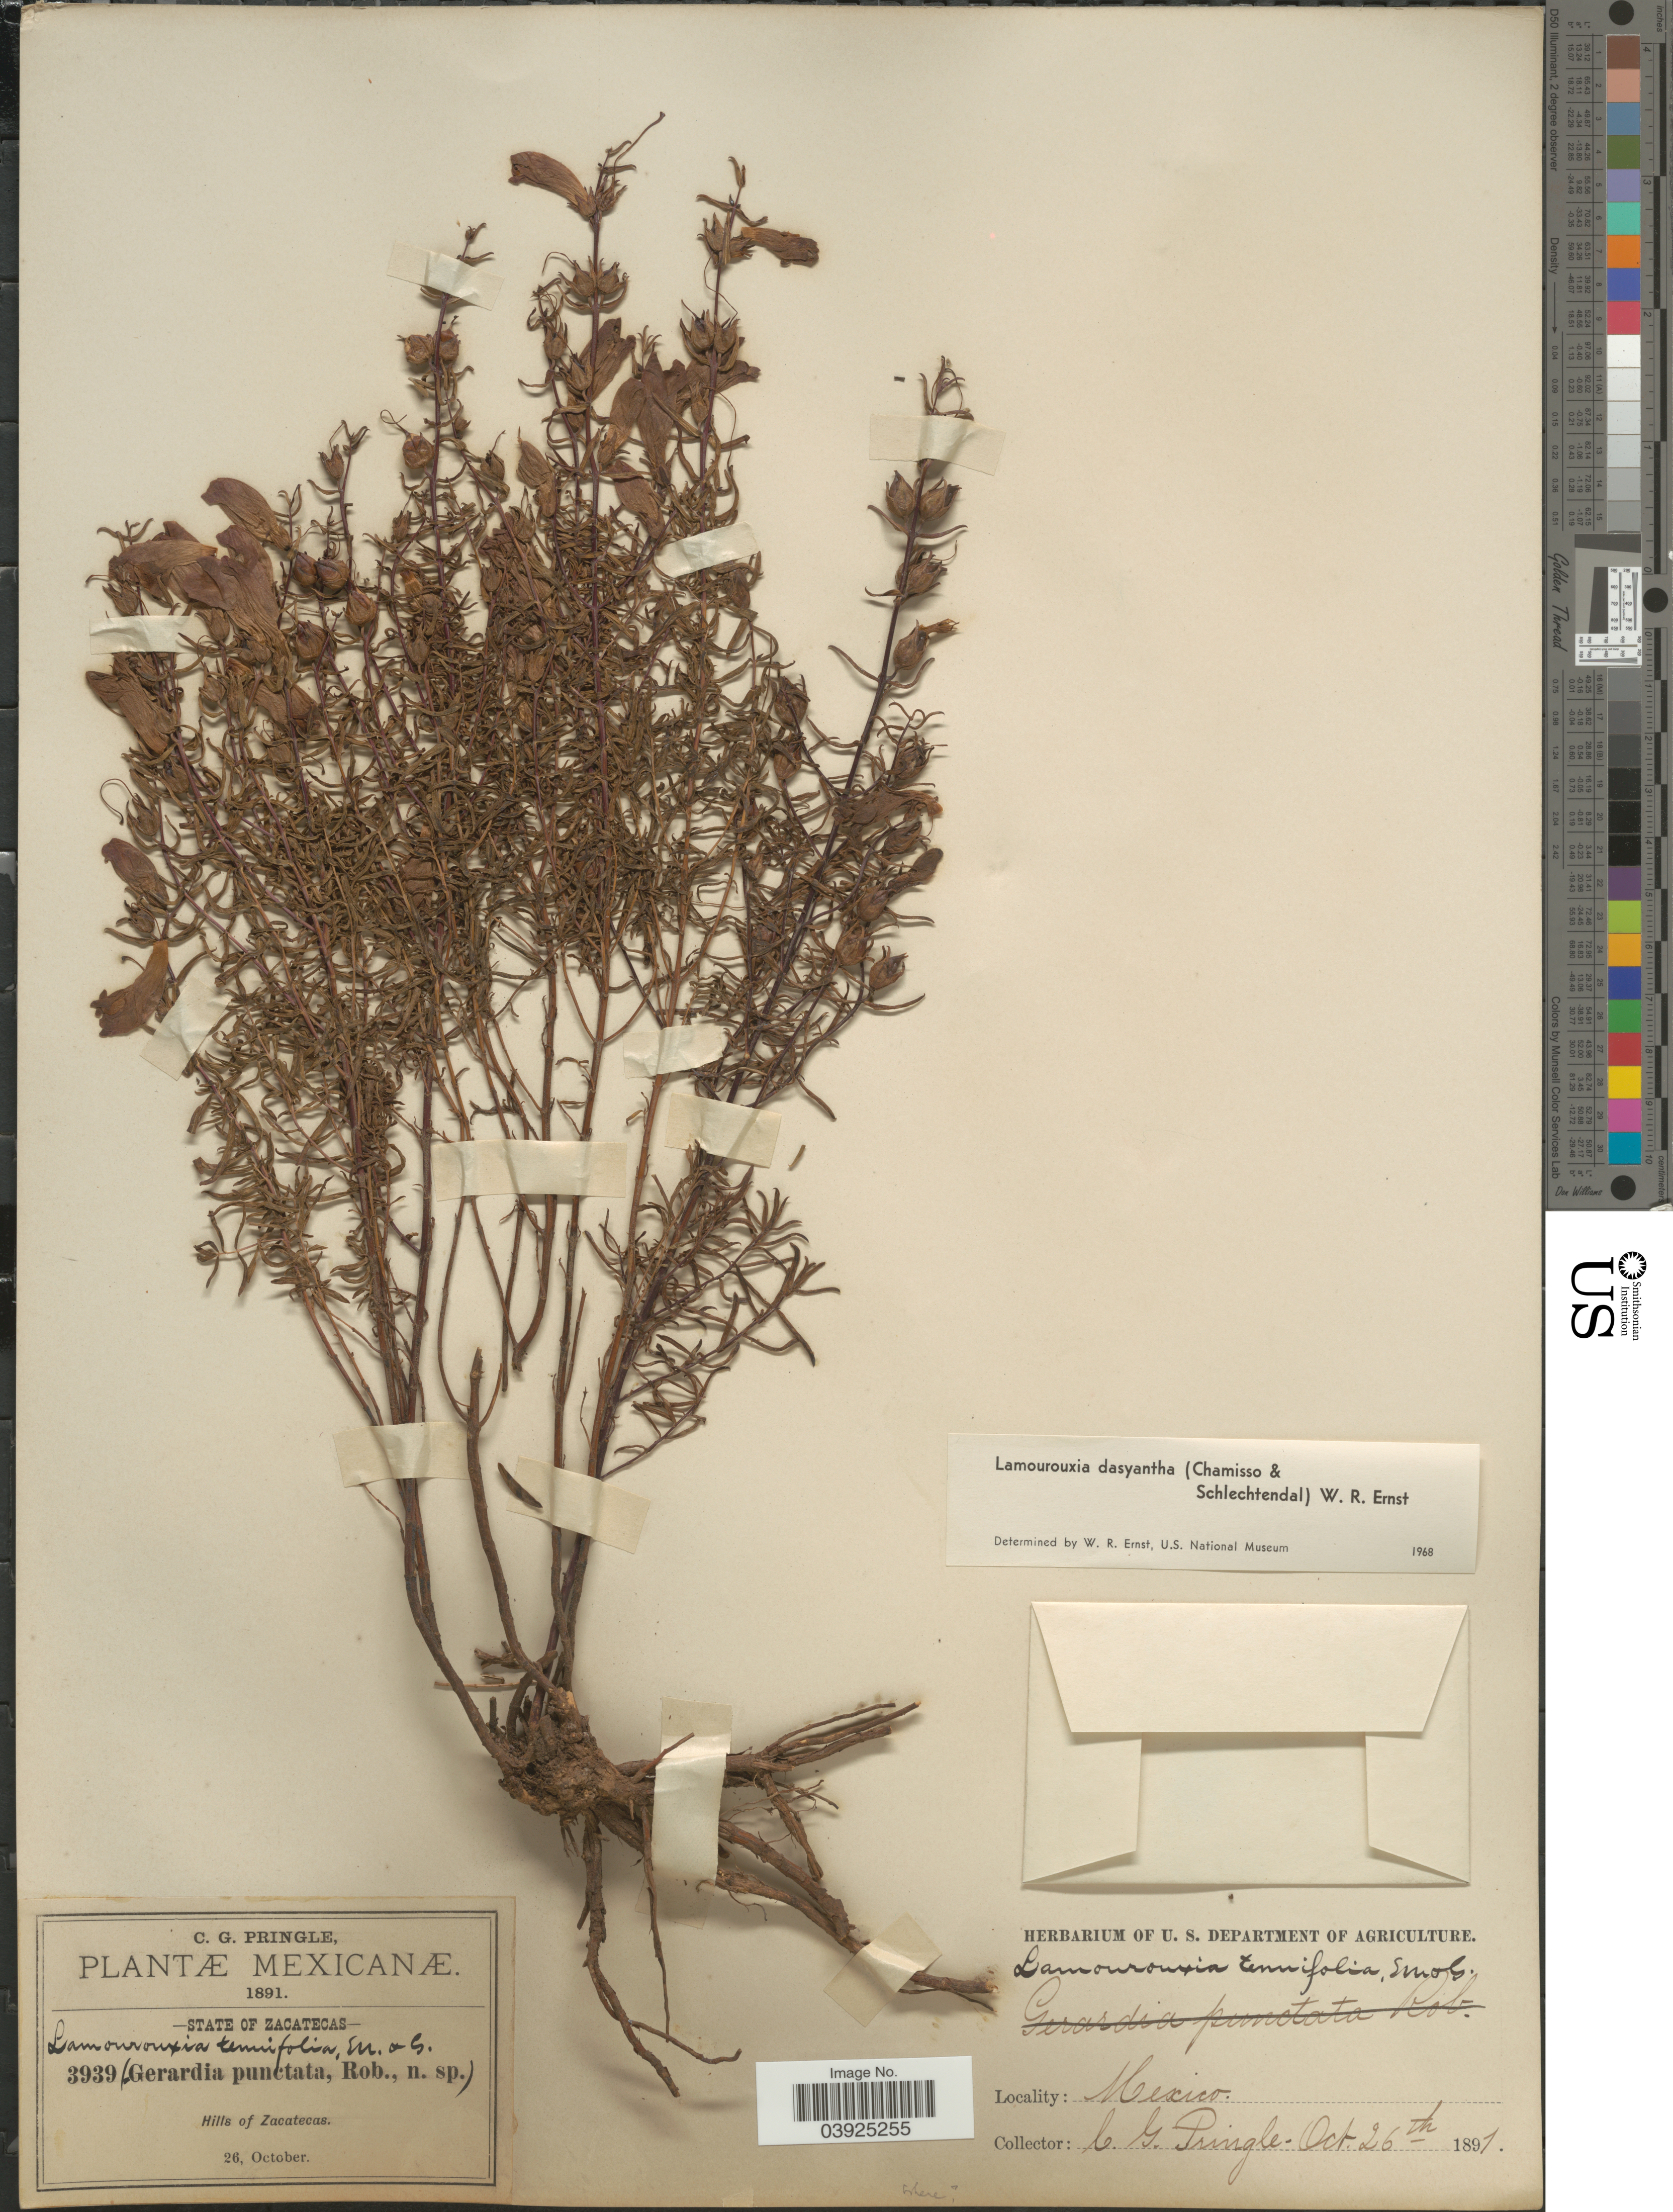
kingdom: Plantae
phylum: Tracheophyta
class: Magnoliopsida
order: Lamiales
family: Orobanchaceae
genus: Lamourouxia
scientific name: Lamourouxia dasyantha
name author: (Cham. & Schltdl.) W.R. Ernst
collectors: C. G. Pringle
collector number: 3939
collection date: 1891-10-26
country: Mexico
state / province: Zacatecas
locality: Hills of Zacatecas.